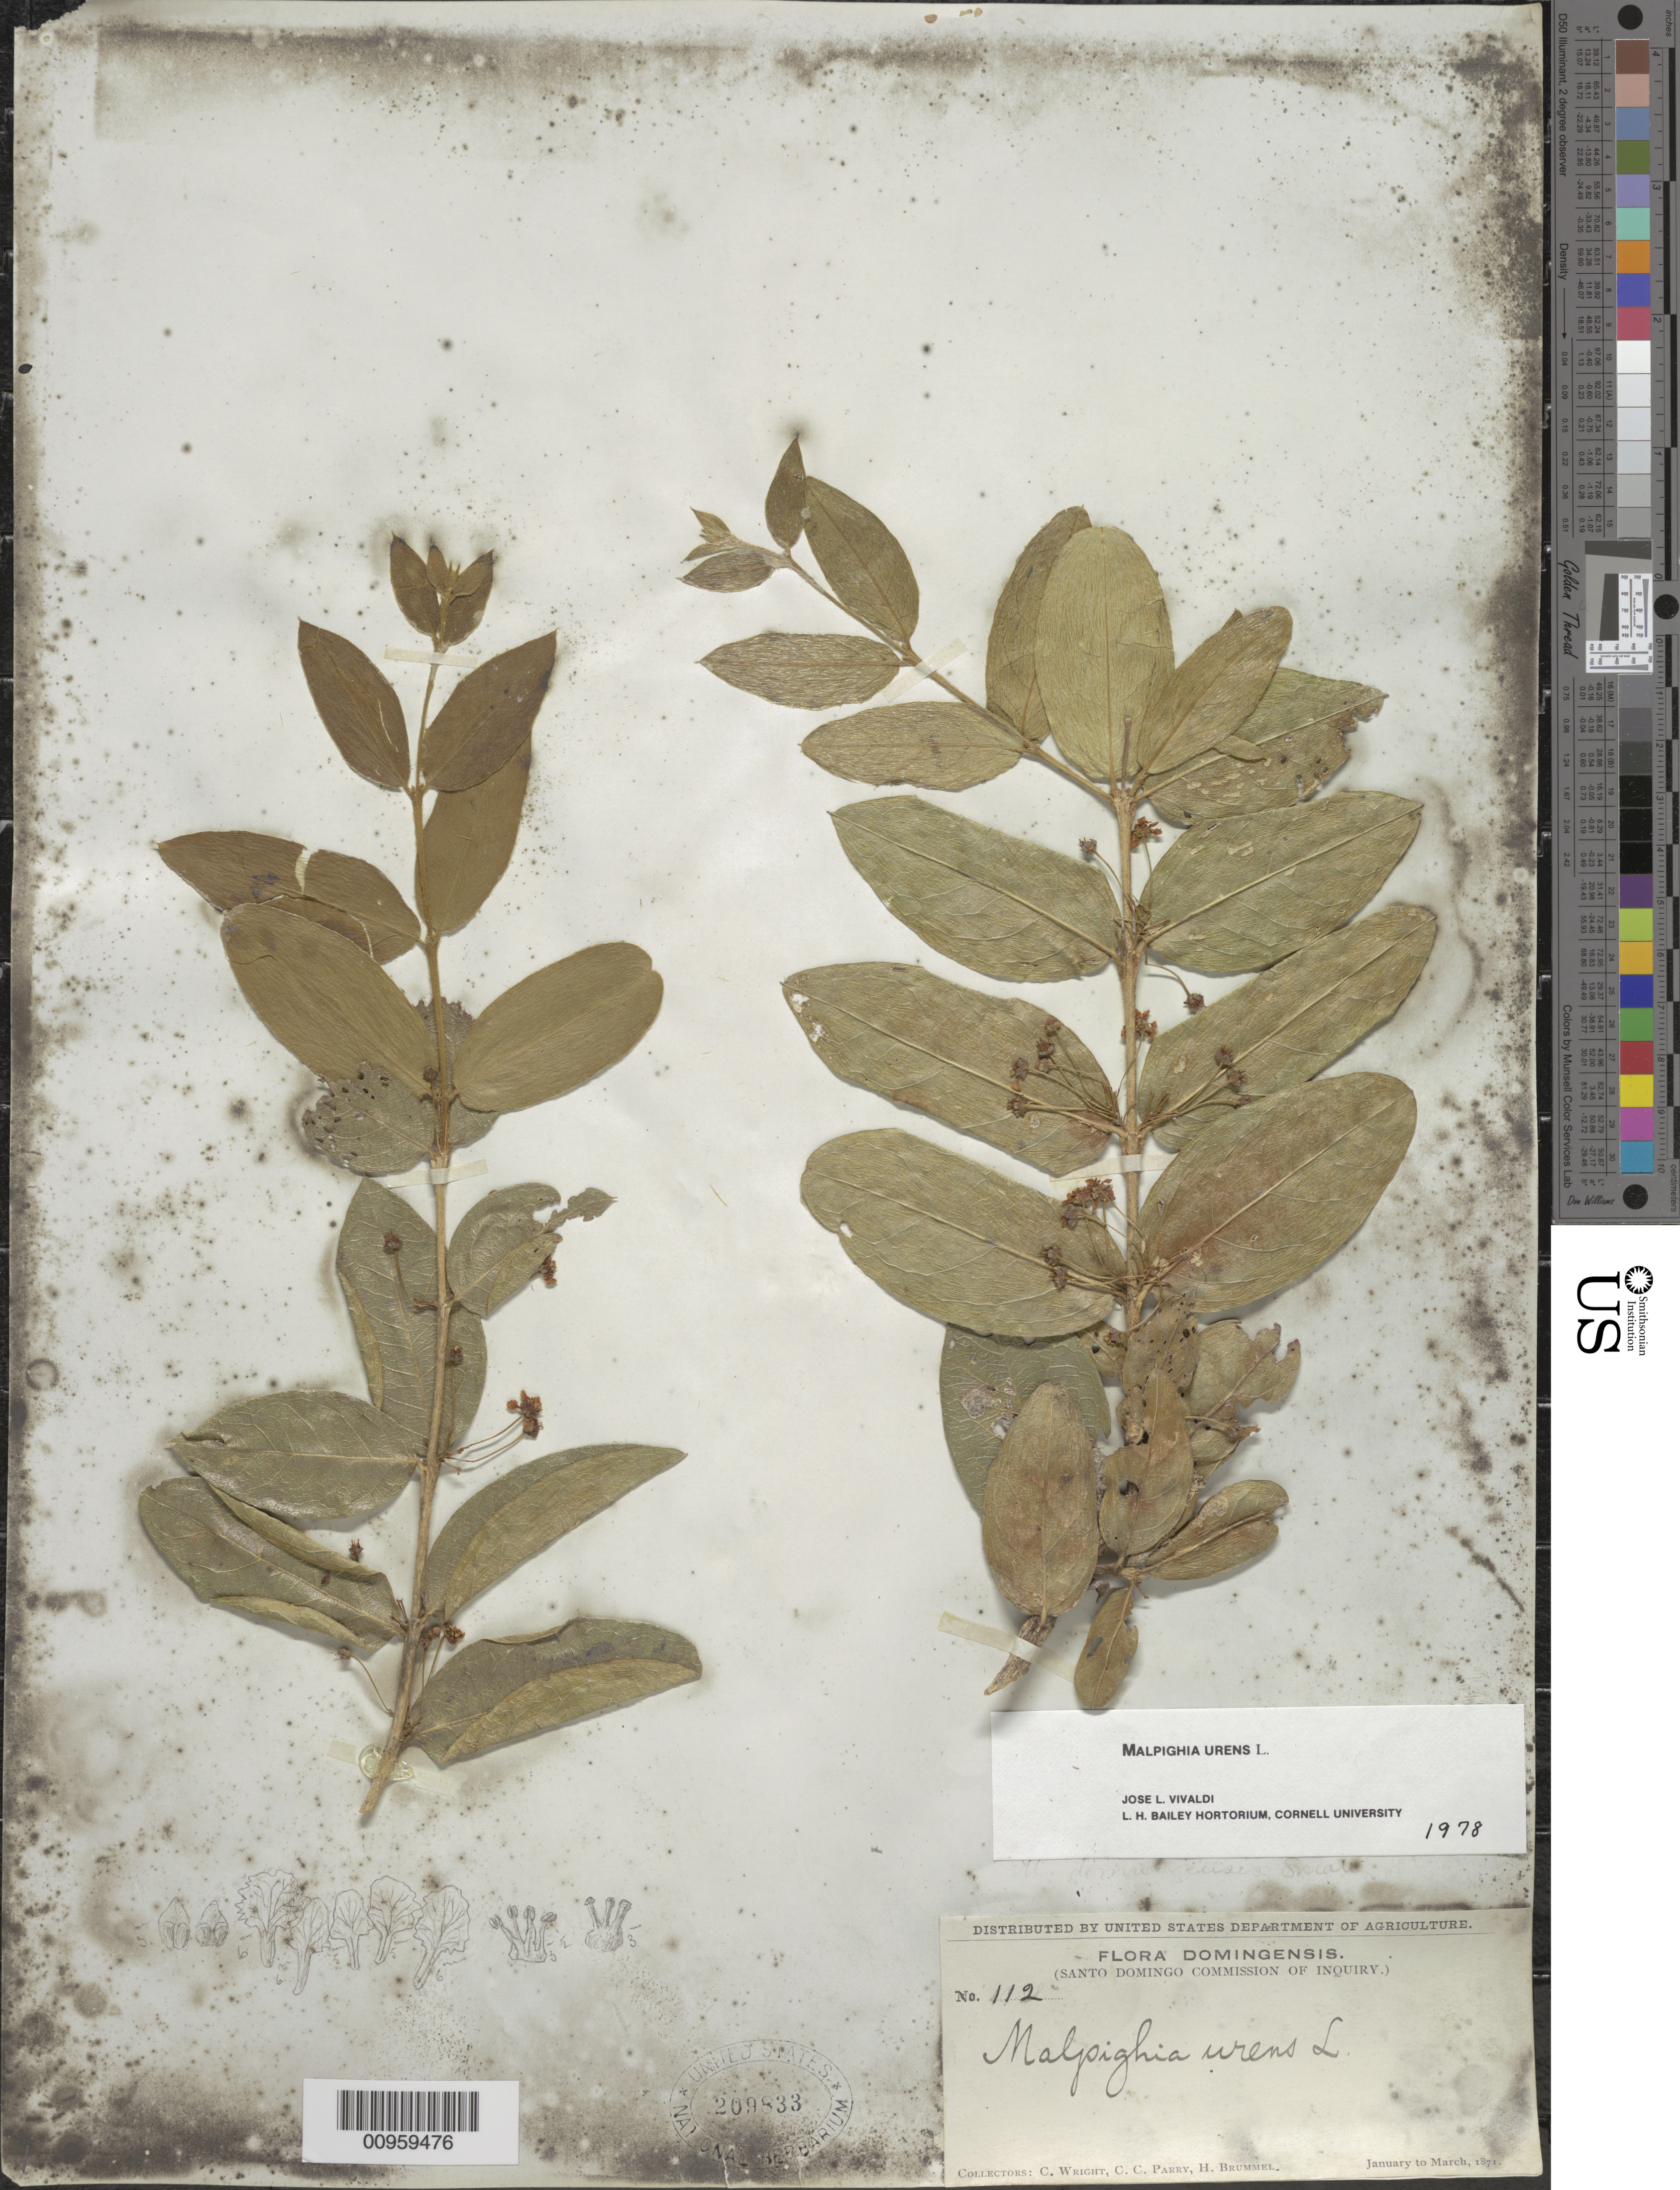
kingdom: Plantae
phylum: Tracheophyta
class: Magnoliopsida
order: Malpighiales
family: Malpighiaceae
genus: Malpighia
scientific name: Malpighia urens subsp. urens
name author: L.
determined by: Vivaldi, J. L., (BH), Cornell University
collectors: C. Wright, C. C. Parry & H. Brummel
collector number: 112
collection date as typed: Jan 1871 to -- Mar 1871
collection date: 1871-01/1871-03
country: Dominican Republic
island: Hispaniola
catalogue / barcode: US 209833